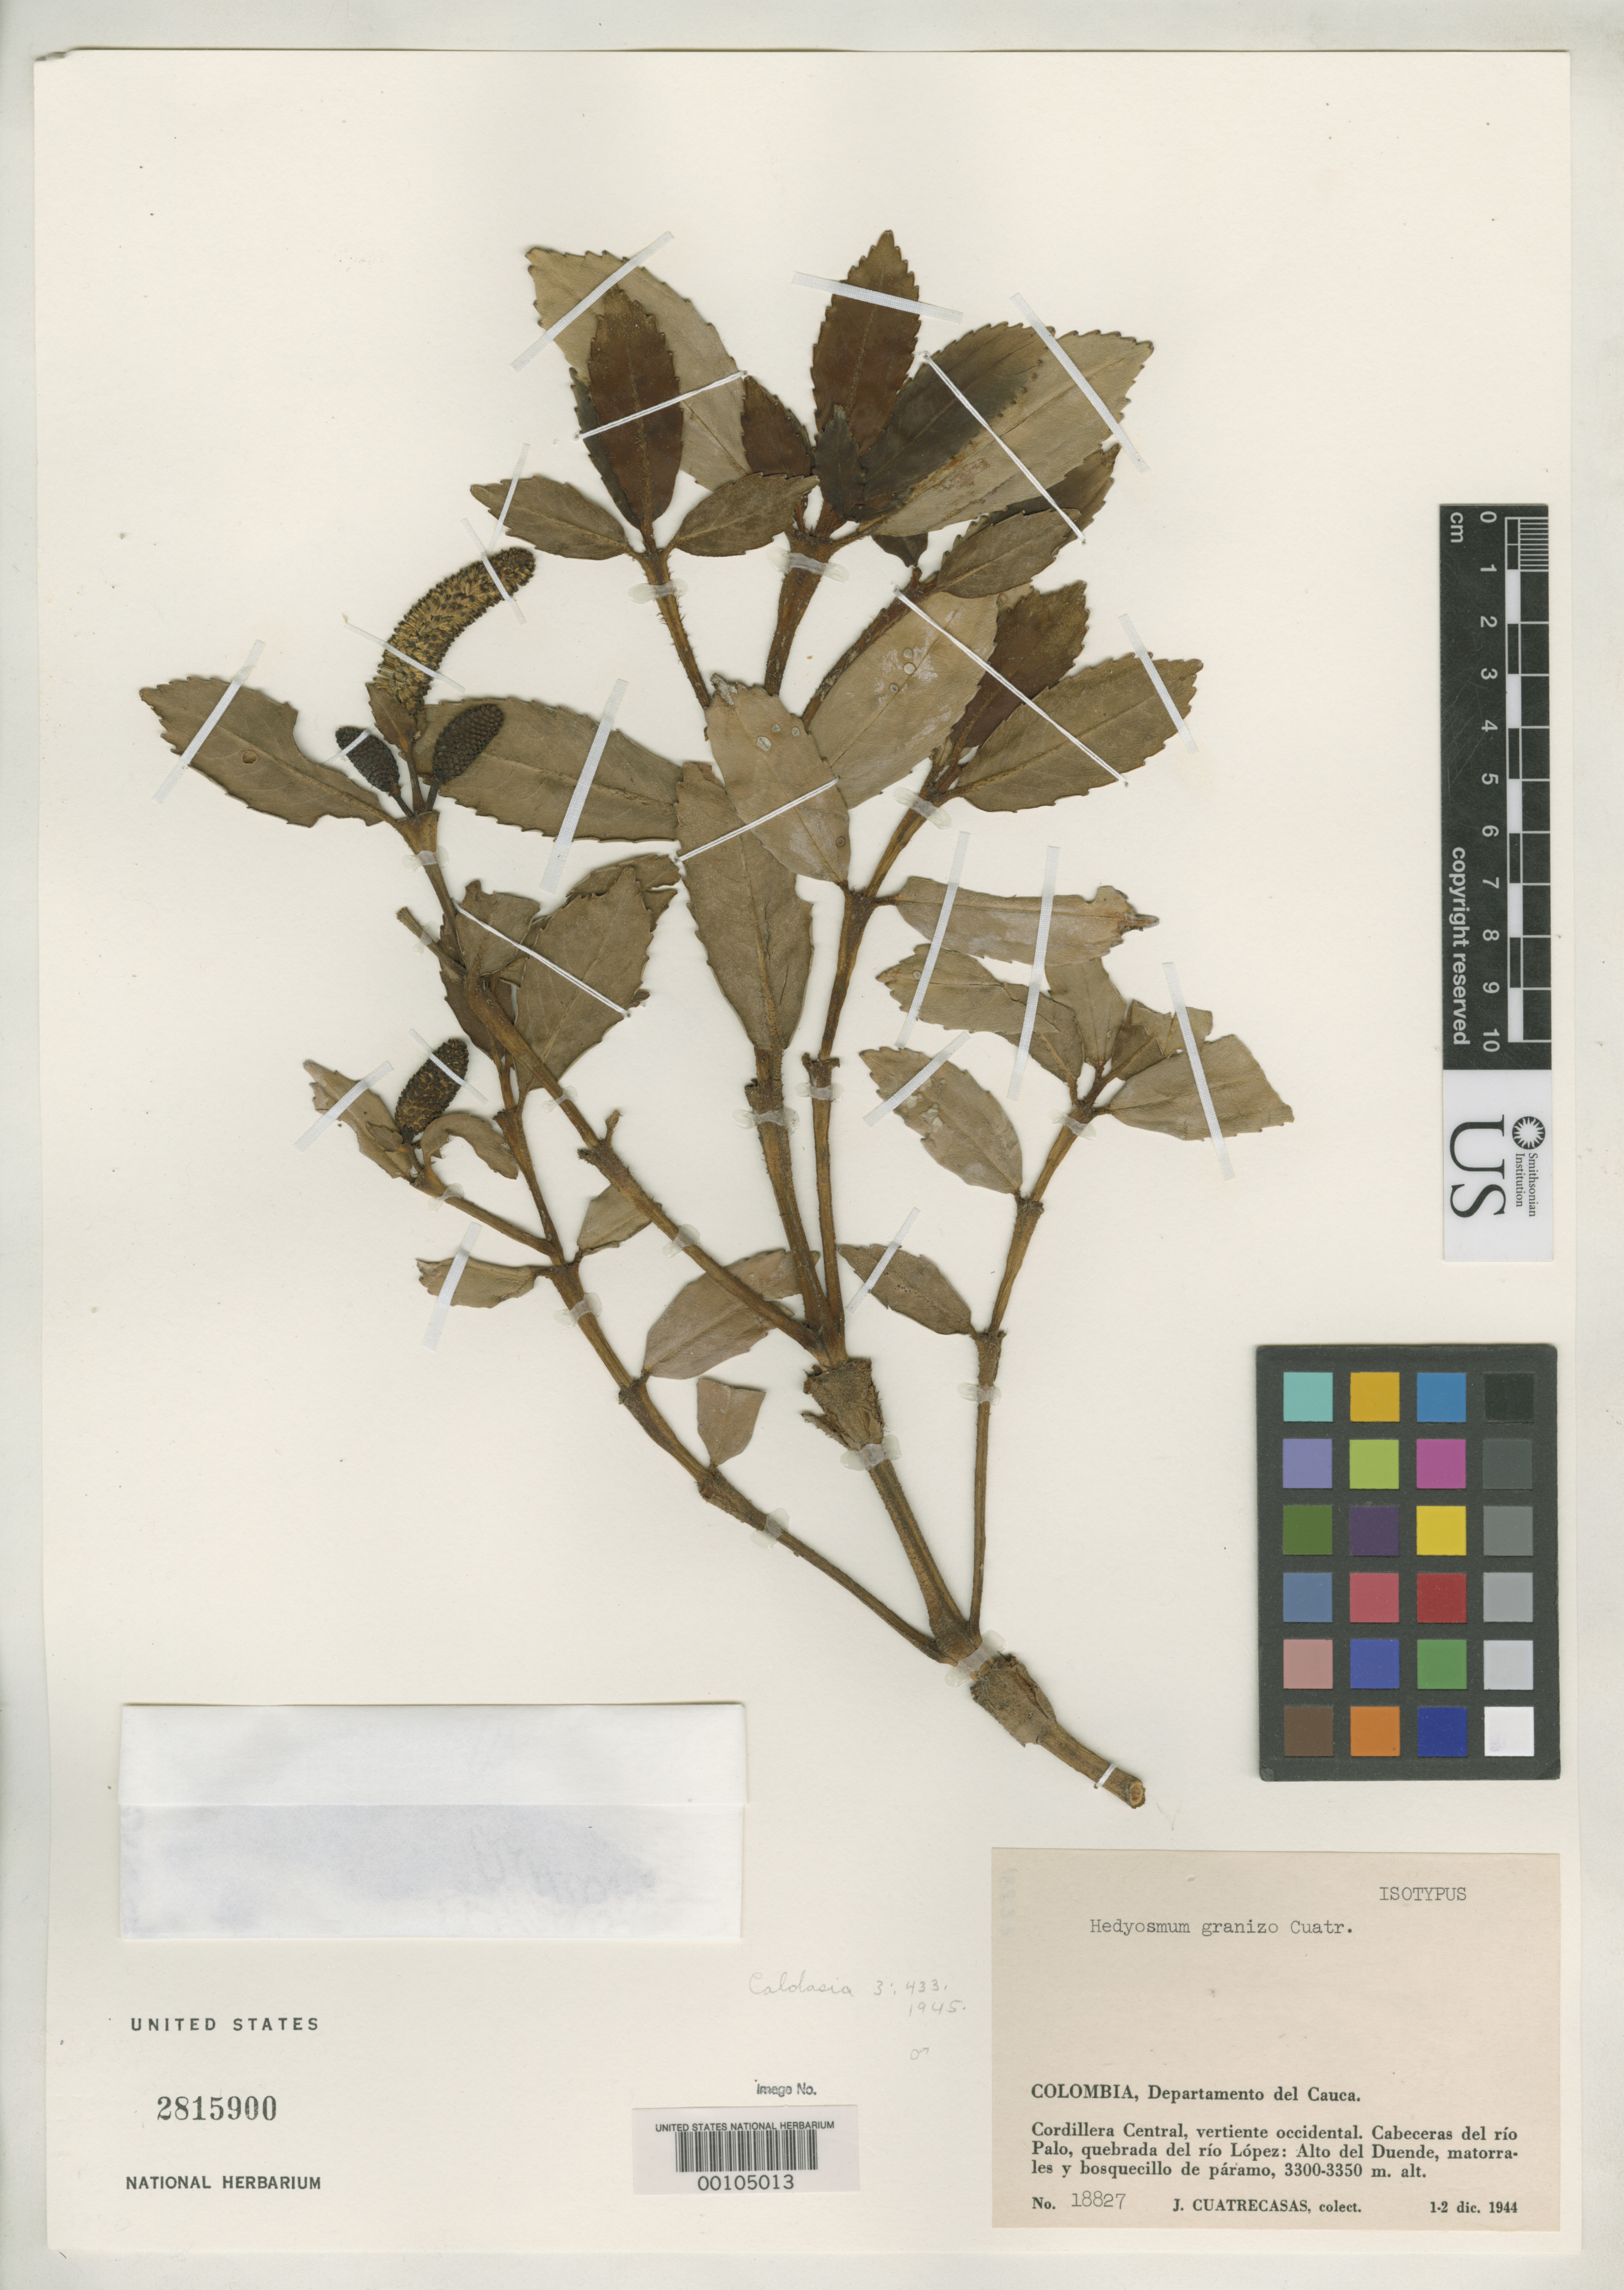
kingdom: Plantae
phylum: Tracheophyta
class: Magnoliopsida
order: Chloranthales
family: Chloranthaceae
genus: Hedyosmum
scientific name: Hedyosmum granizo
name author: Cuatrec.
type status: Syntype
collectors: J. Cuatrecasas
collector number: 18827 (male)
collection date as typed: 01 Dec 1944 to 02 Dec 1944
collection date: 1944-12-01/1944-12-02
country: Colombia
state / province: Cauca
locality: Cabecera del Rio Palo, Quebrado del Rio Lopez, Alto del Duende.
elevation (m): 3300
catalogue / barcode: US 2815900